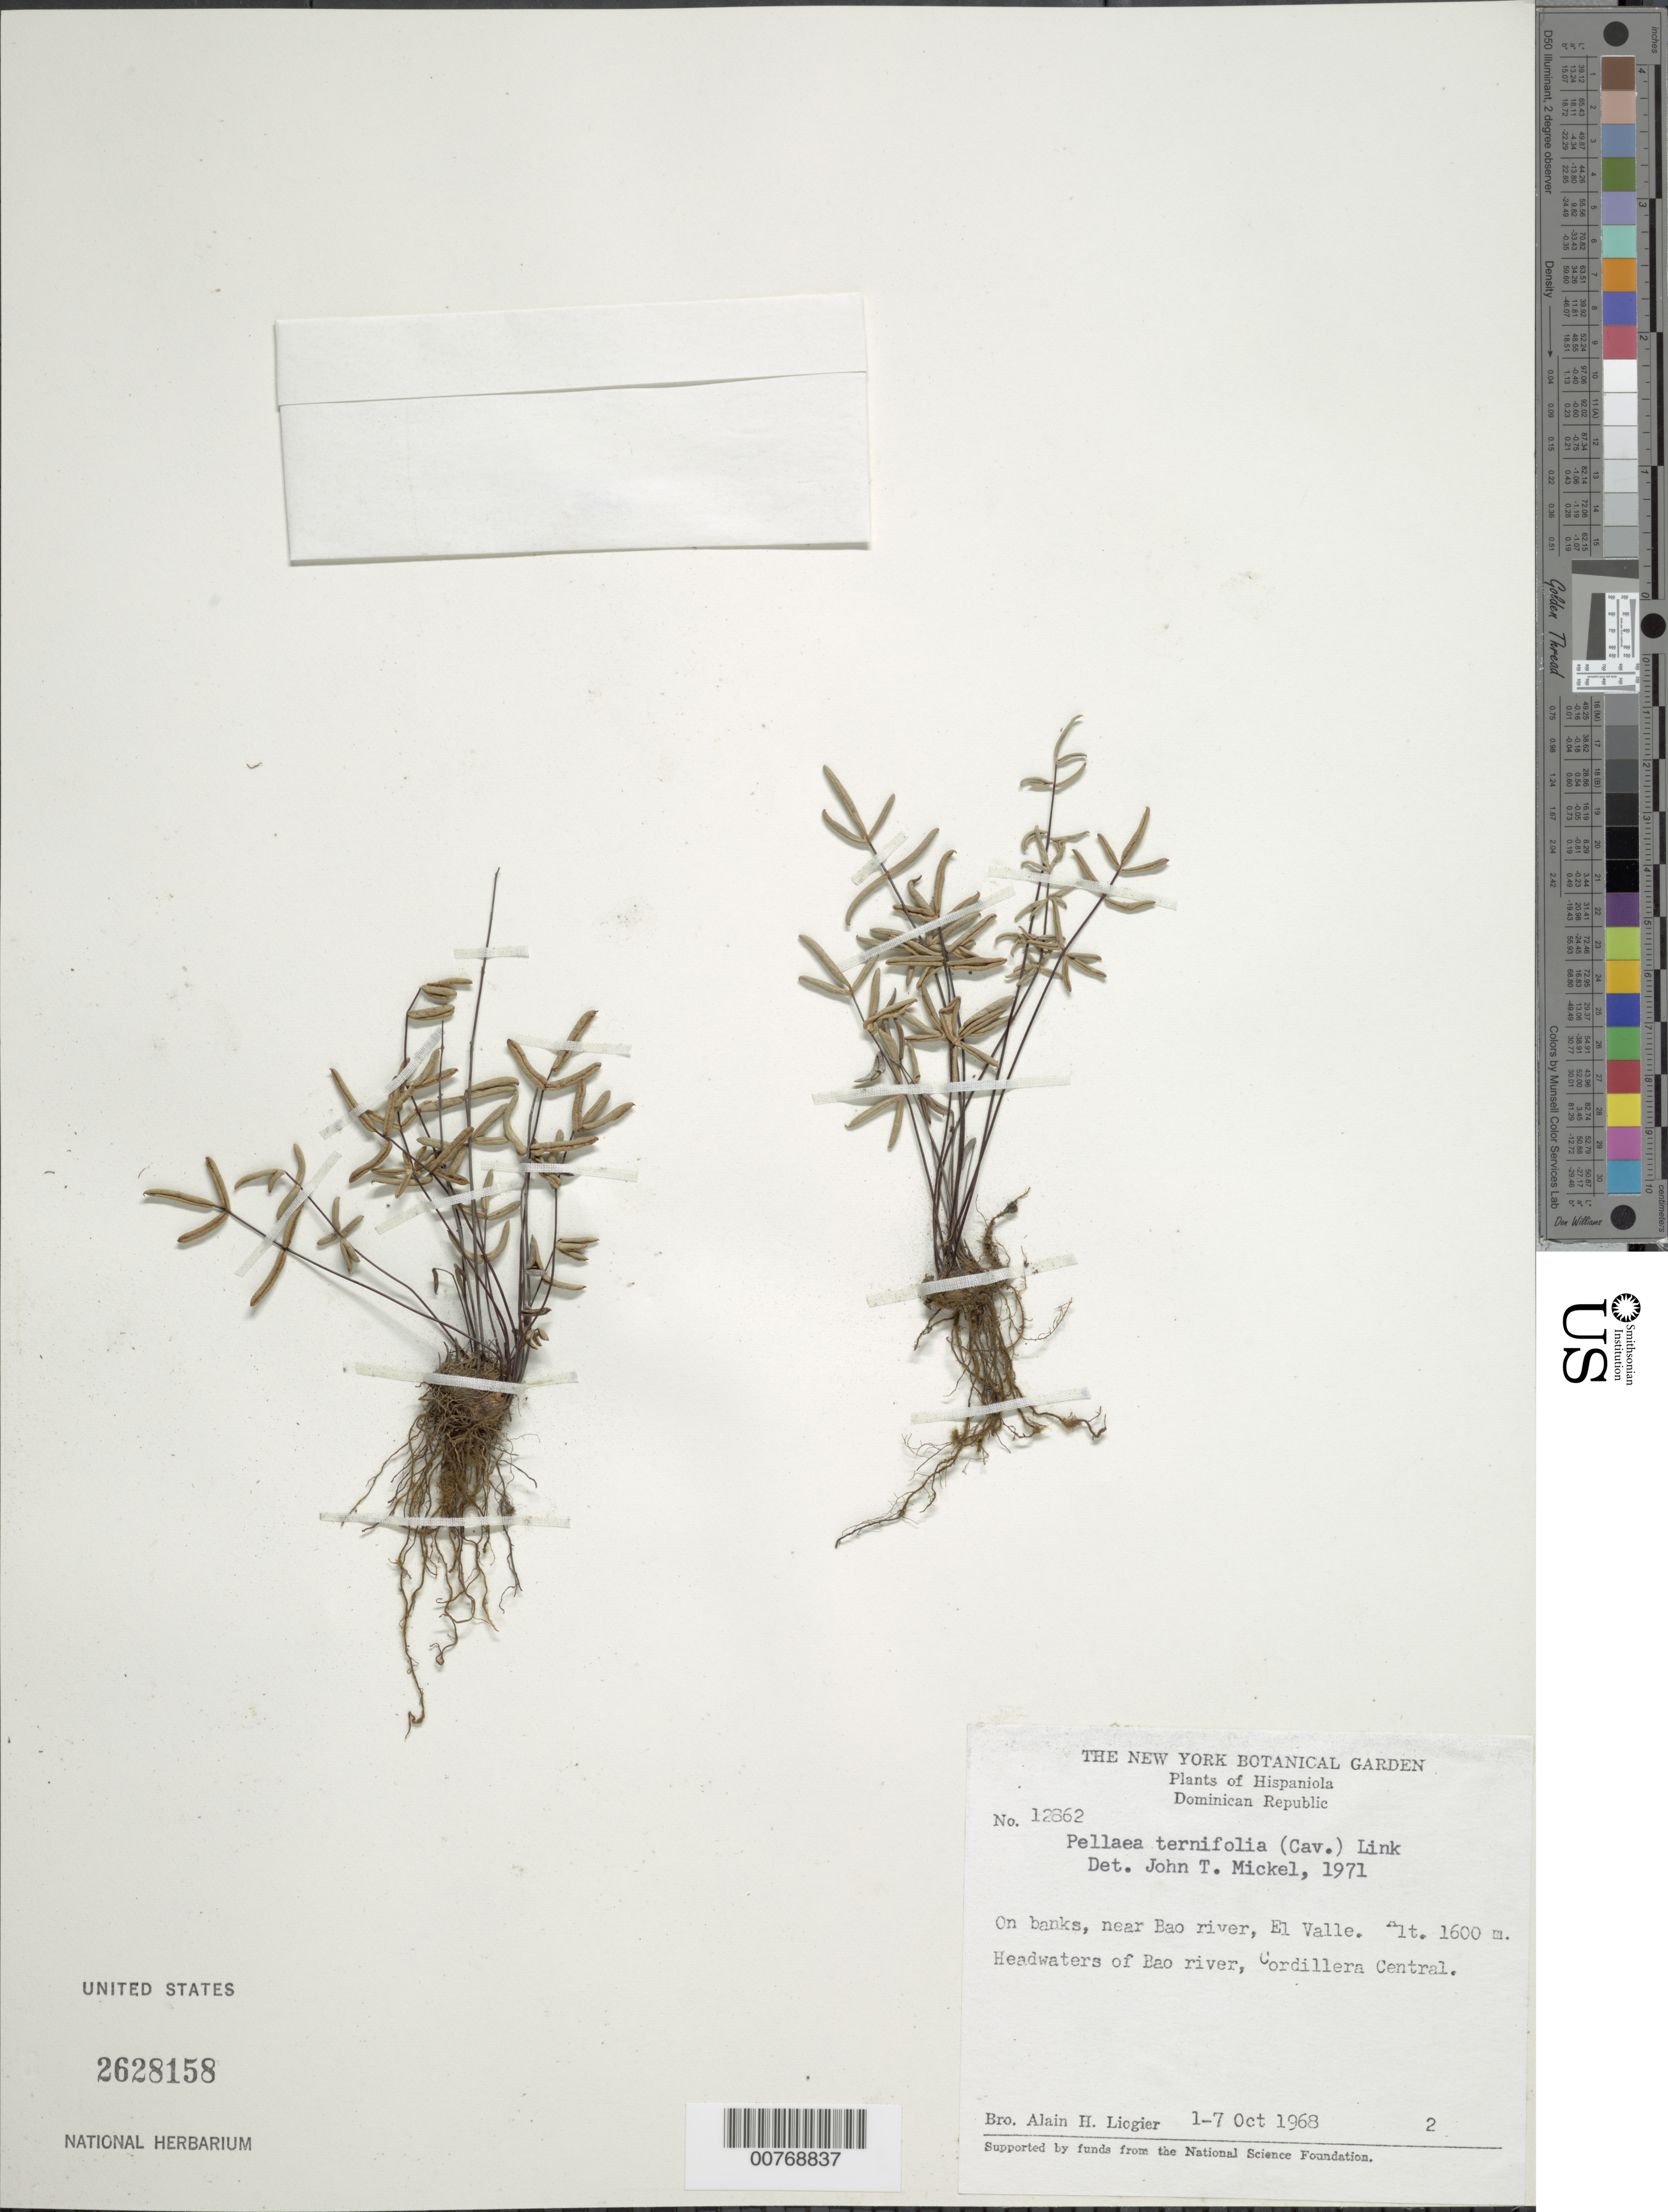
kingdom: Plantae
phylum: Tracheophyta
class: Polypodiopsida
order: Polypodiales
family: Pteridaceae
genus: Pellaea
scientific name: Pellaea ternifolia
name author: (Cav.) Link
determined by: Mickel, J. T., (NY), New York Botanical Garden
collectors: A. H. Liogier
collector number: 12862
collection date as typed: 01 Oct 1968 to 07 Oct 1968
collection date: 1968-10-01/1968-10-07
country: Dominican Republic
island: Hispaniola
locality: Near Bao river, El Valle. Headwaters of Bao river, Cordillera Central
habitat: On banks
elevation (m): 1600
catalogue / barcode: US 2628158